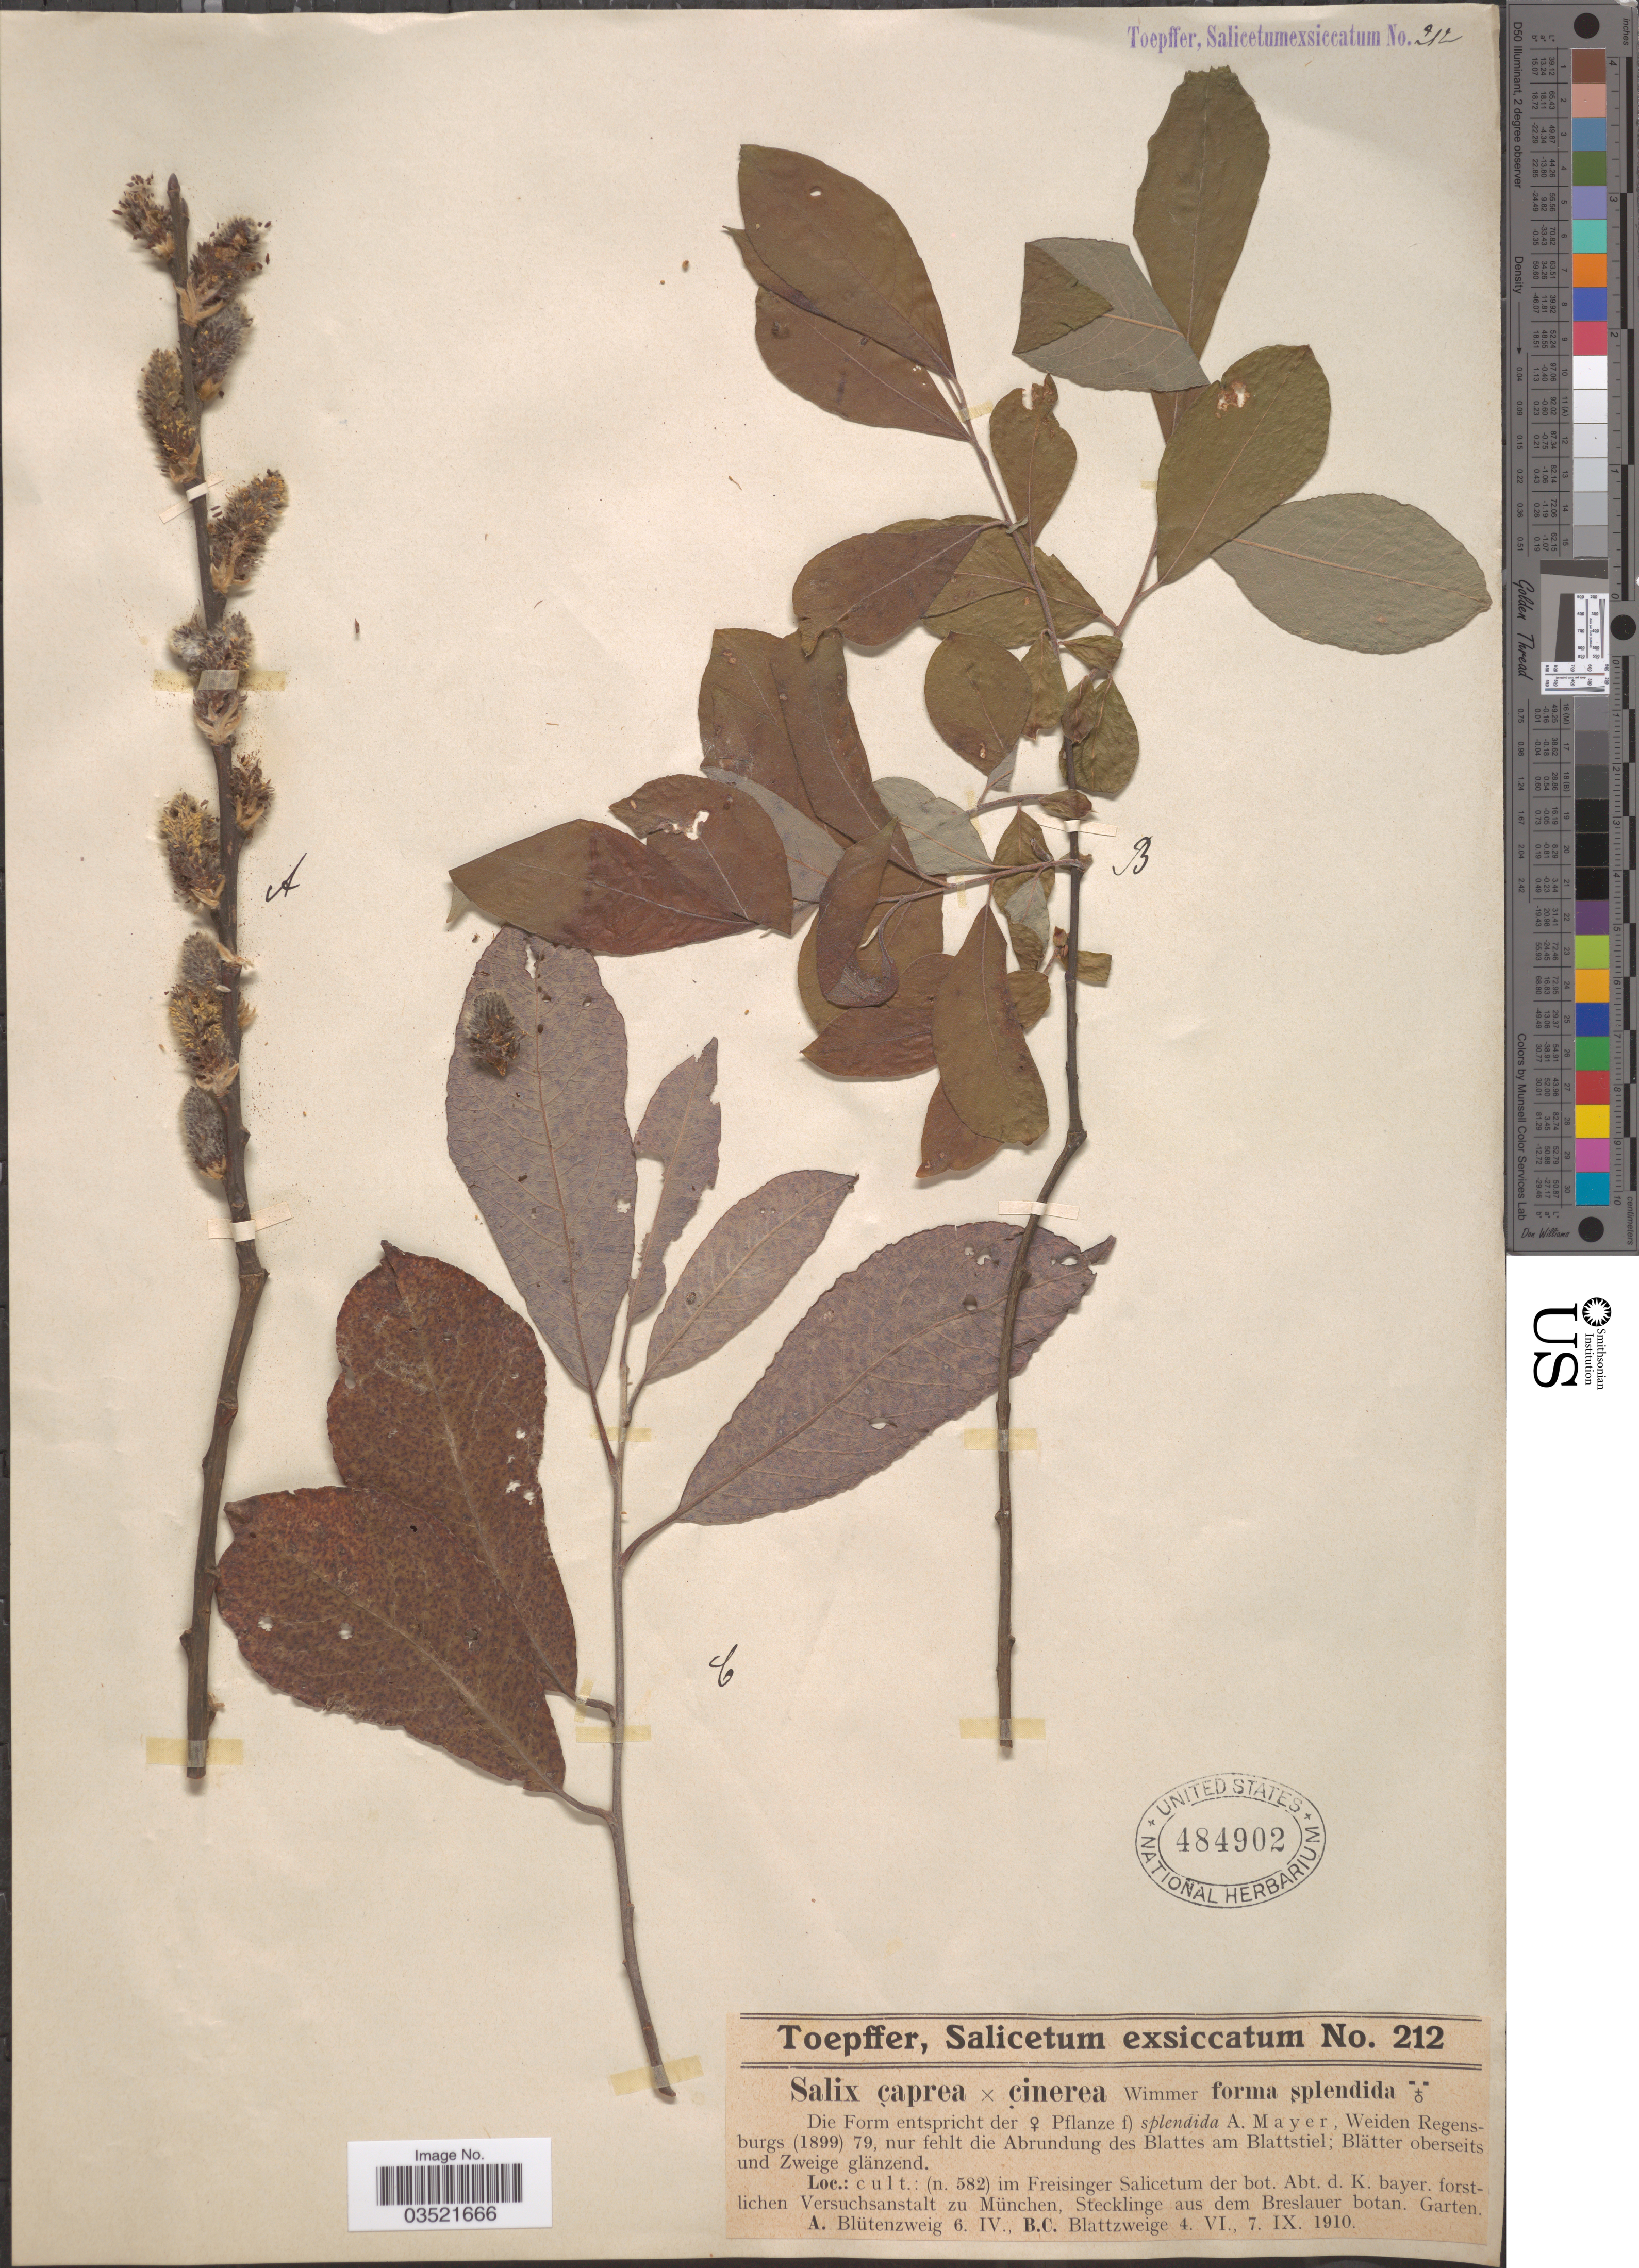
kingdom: Plantae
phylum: Tracheophyta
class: Magnoliopsida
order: Malpighiales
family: Salicaceae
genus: Salix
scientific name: Salix caprea x S. cinerea f. splendida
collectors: A. Toepffer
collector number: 212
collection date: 1910-04-06/1910-09-07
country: Germany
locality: Cult. (n. 582) im Freisinger Salicetum der bot. Abt. d. K. bayer. forstlichen Versuchsanstalt zu München, Stecklinge aus dem Breslauer botan. Garten.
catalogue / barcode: US 484902